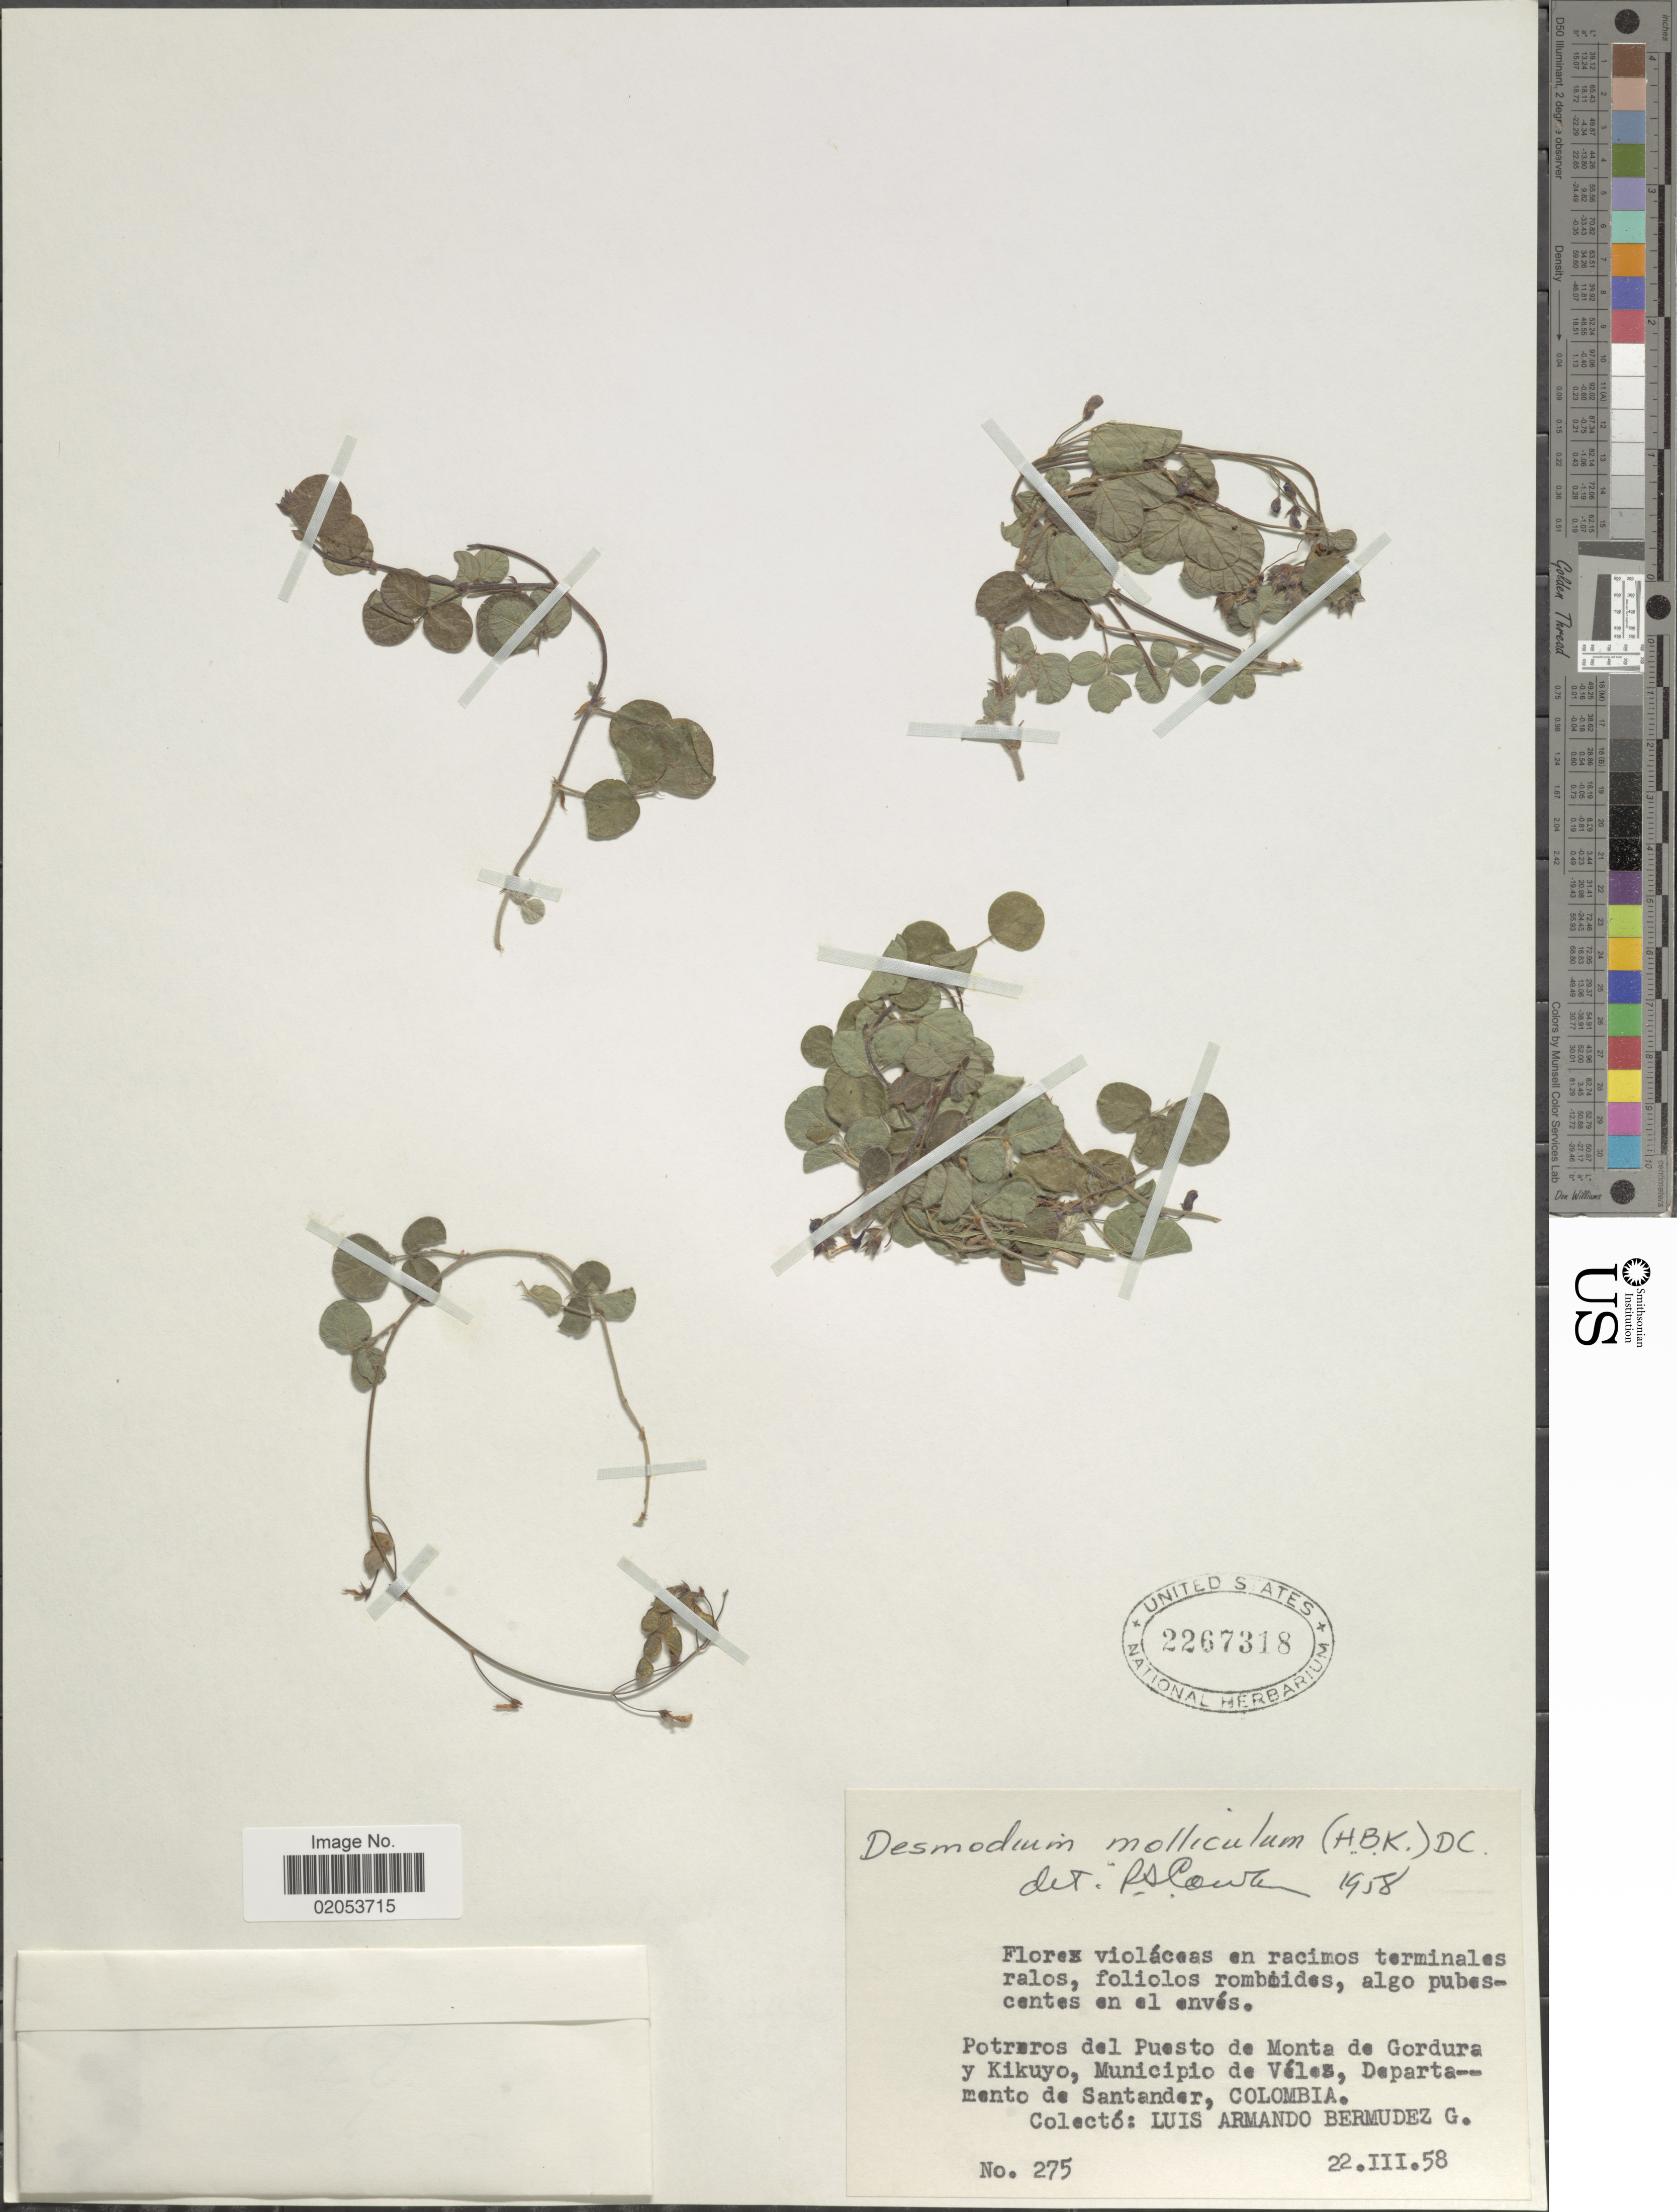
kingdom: Plantae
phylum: Tracheophyta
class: Magnoliopsida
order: Fabales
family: Fabaceae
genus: Desmodium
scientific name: Desmodium molliculum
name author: (Kunth) DC.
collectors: L. Bermudez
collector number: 275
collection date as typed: Transcribed d/m/y: 22/3/58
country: Colombia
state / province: Santander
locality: Potreros del Puesto de Monta de Gordura y Kikuyo, Municipio de Veles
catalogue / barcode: US 2267318